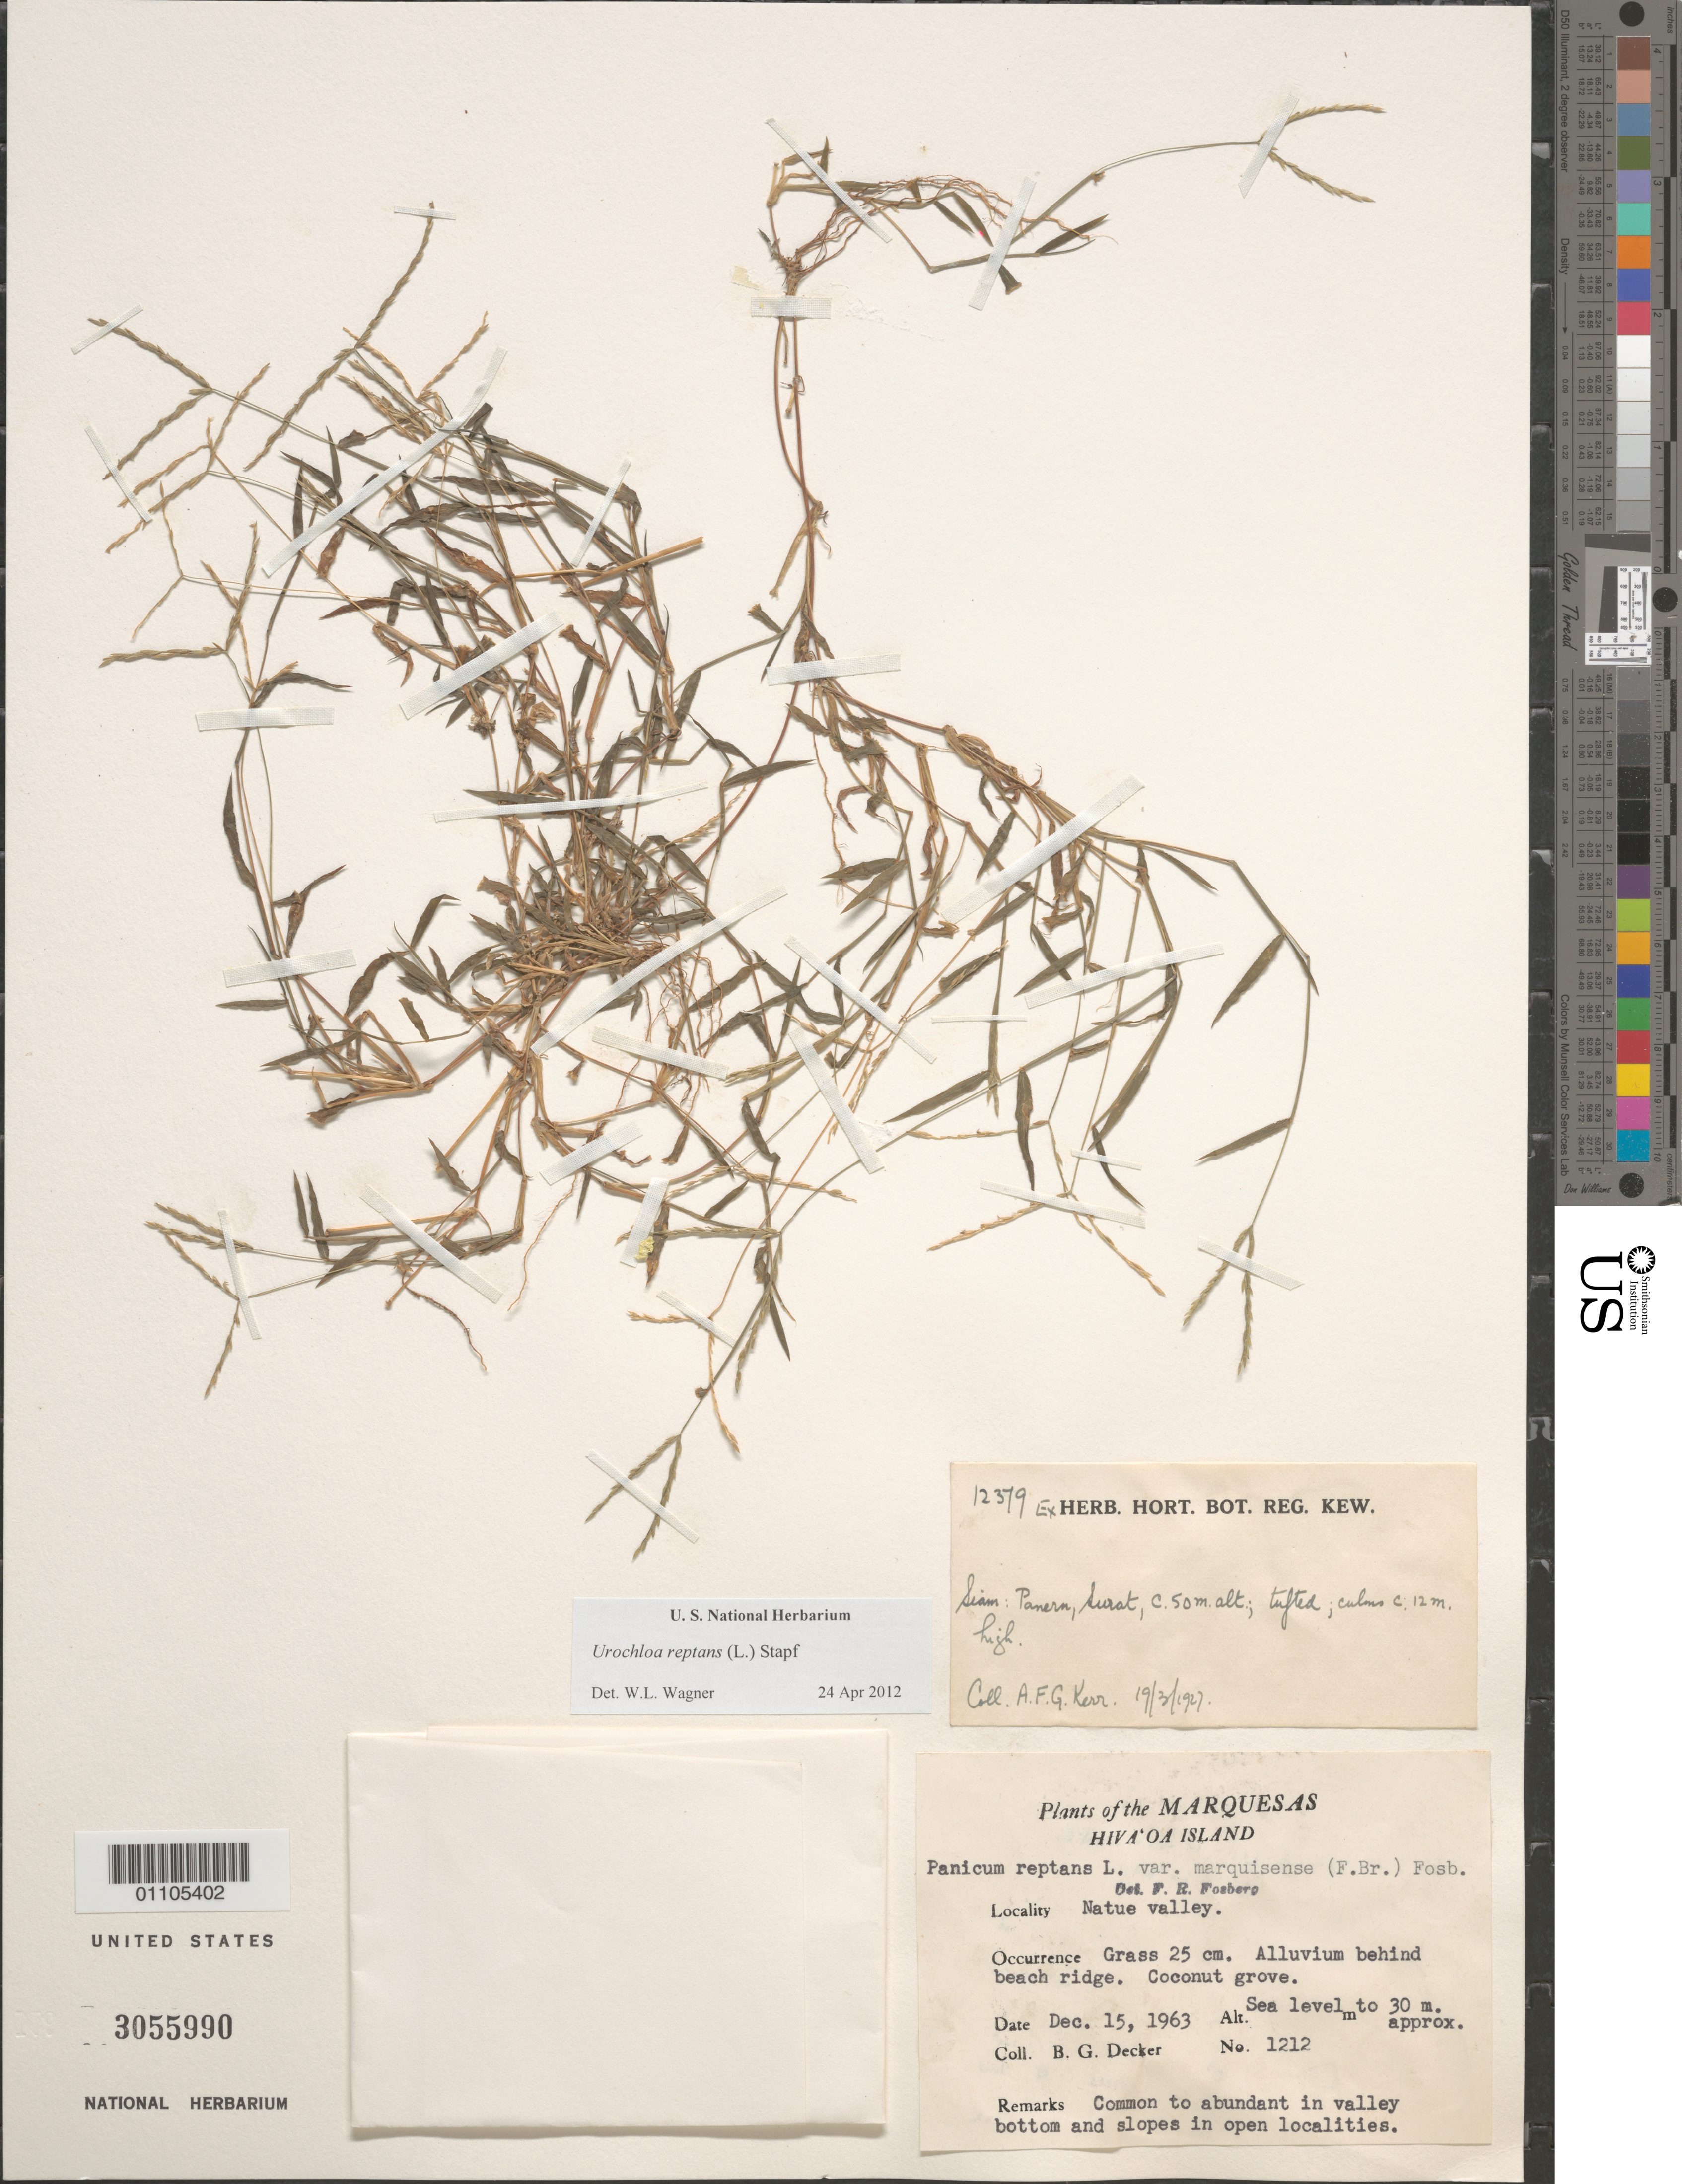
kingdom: Plantae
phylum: Tracheophyta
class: Liliopsida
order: Poales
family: Poaceae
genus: Urochloa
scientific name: Urochloa reptans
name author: (L.) Stapf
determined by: Wagner, W. L., (BOT), Smithsonian Institution - National Museum of Natural History (UNITED STATES)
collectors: B. G. Decker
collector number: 1212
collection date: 1963-12-15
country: French Polynesia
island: Hiva Oa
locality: Natue Valley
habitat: Alluvium behind beach ridge. Coconut grove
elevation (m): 0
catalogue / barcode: US 3055990